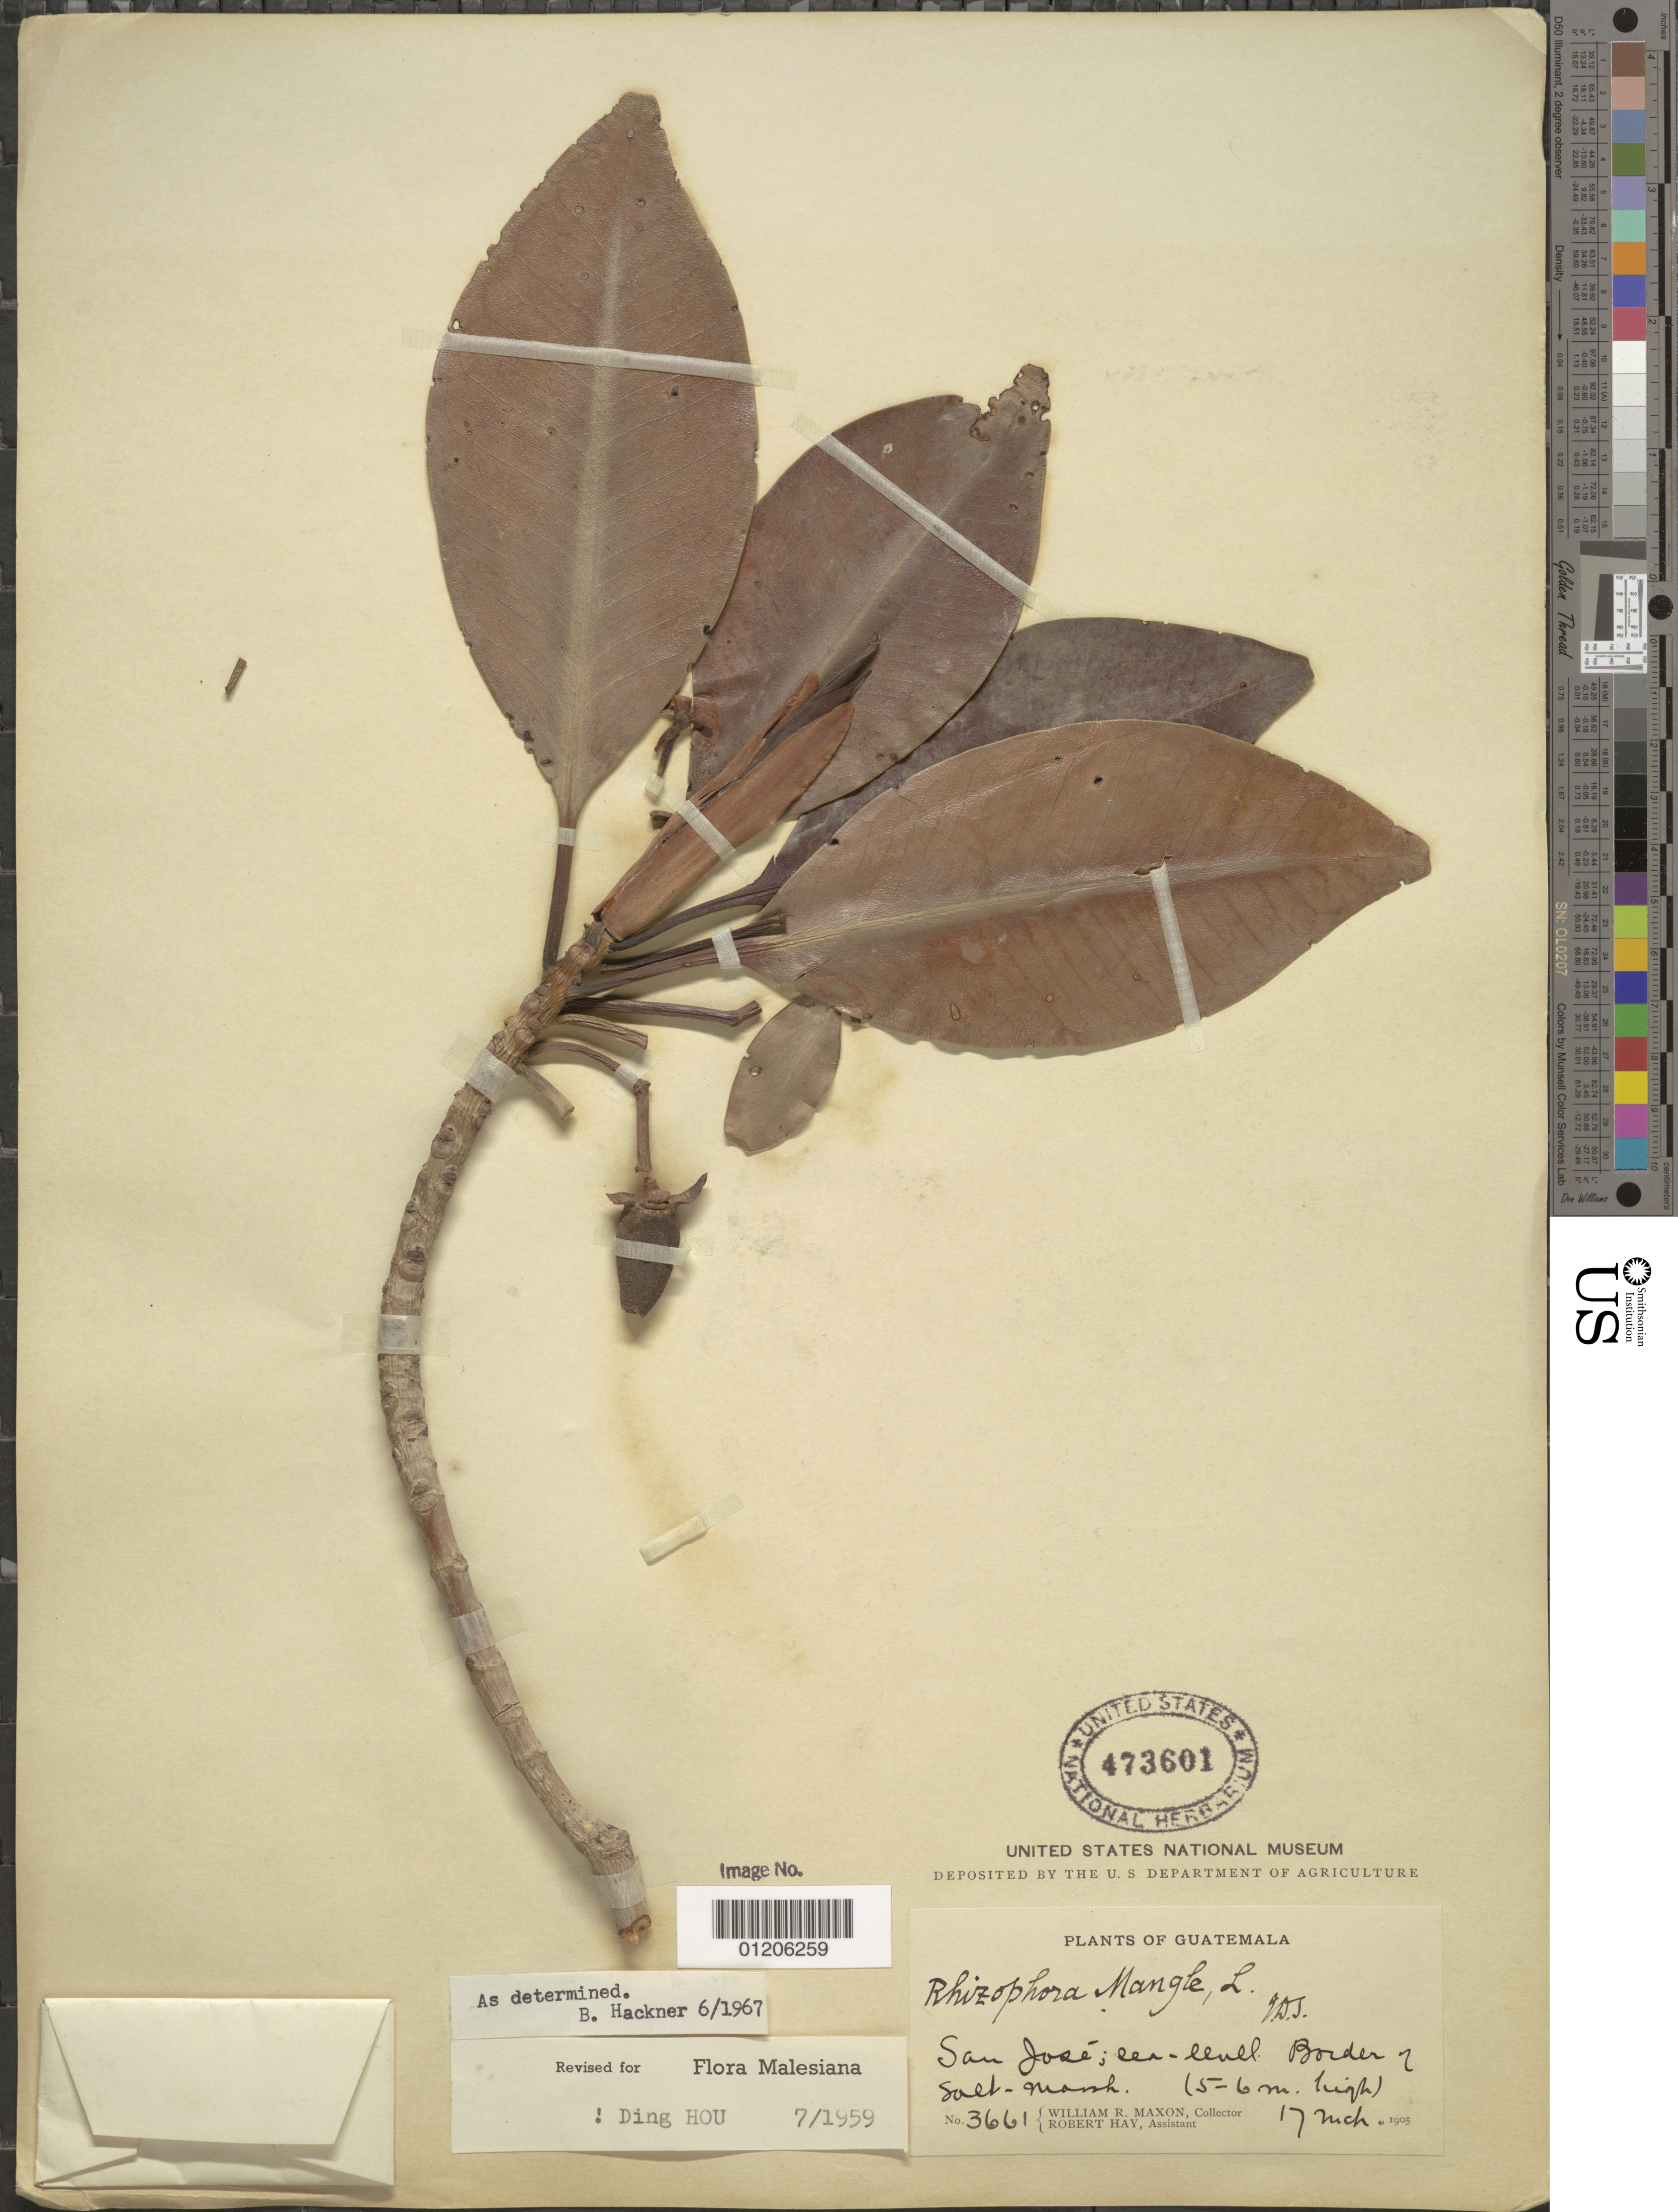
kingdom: Plantae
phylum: Tracheophyta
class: Magnoliopsida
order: Malpighiales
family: Rhizophoraceae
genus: Rhizophora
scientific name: Rhizophora mangle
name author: L.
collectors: W. R. Maxon & R. Hay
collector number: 3661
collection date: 1905-03-17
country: Guatemala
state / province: Escuintla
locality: San Jose, border of salt marsh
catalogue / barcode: US 473601